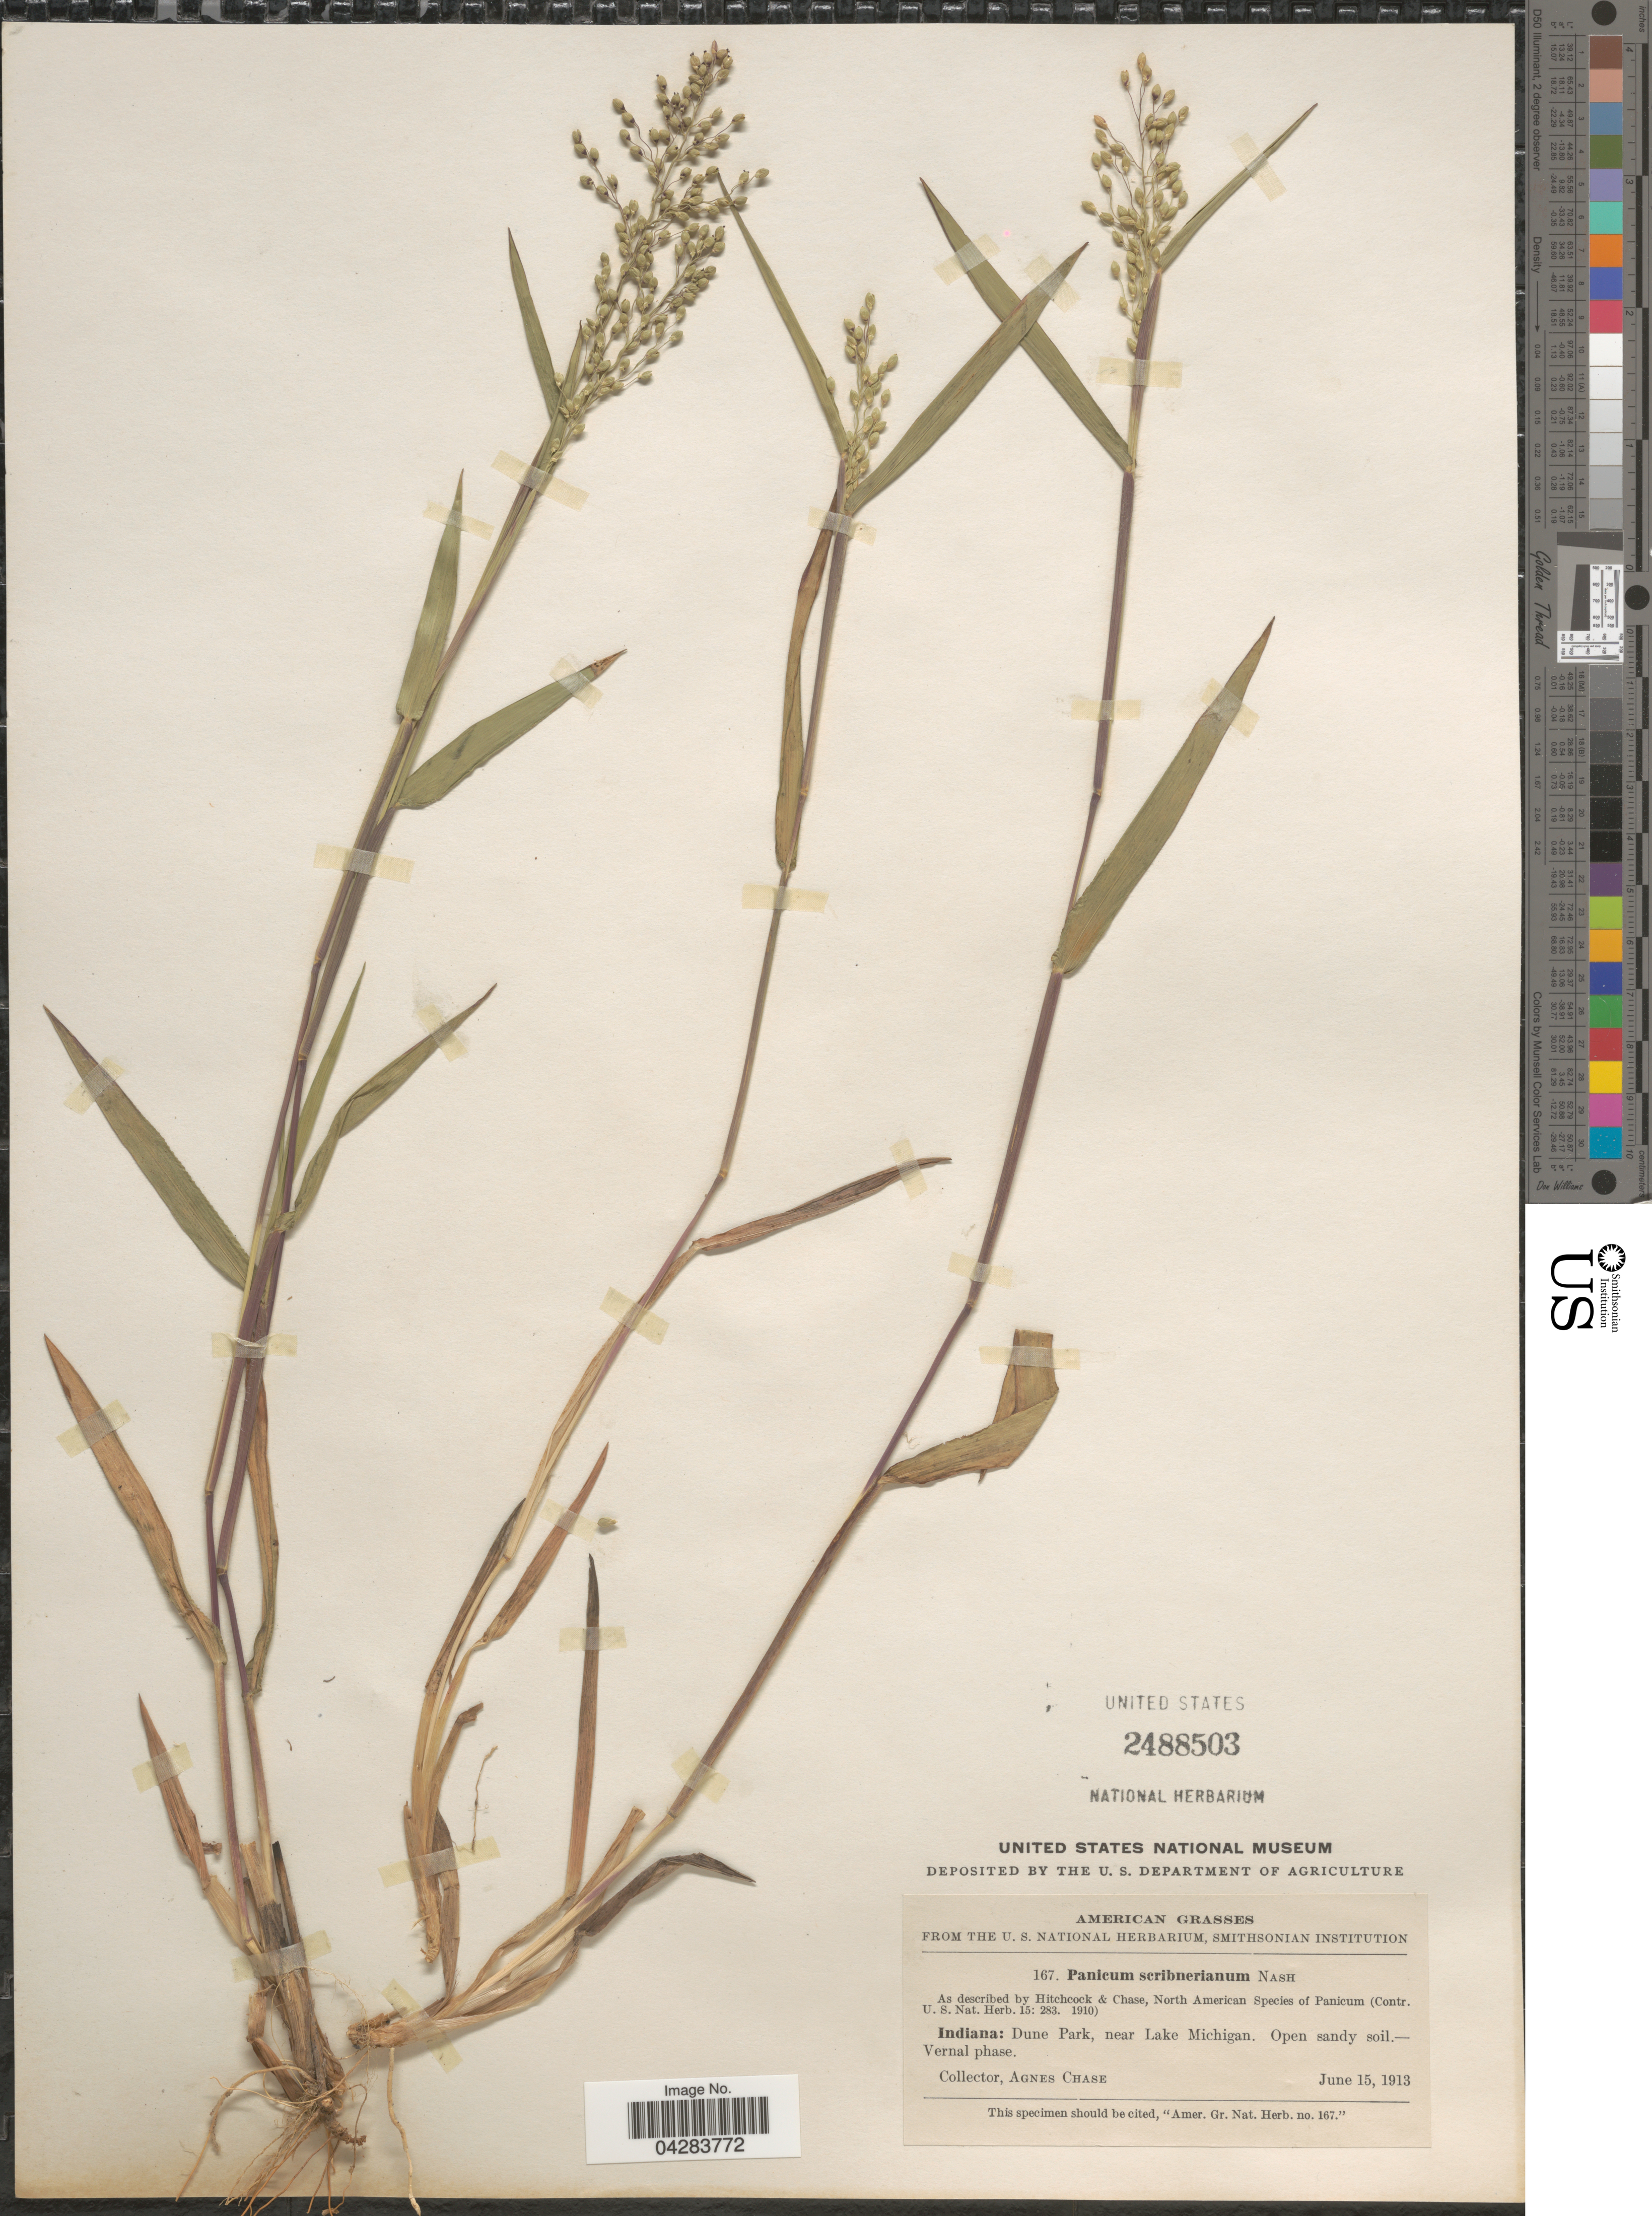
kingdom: Plantae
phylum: Tracheophyta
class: Liliopsida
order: Poales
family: Poaceae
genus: Dichanthelium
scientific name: Dichanthelium oligosanthes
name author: (Schult.) Gould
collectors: A. Chase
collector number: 167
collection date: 1913-06-15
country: United States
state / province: Indiana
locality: Dune Park, near Lake Michigan.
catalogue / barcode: US 2488503